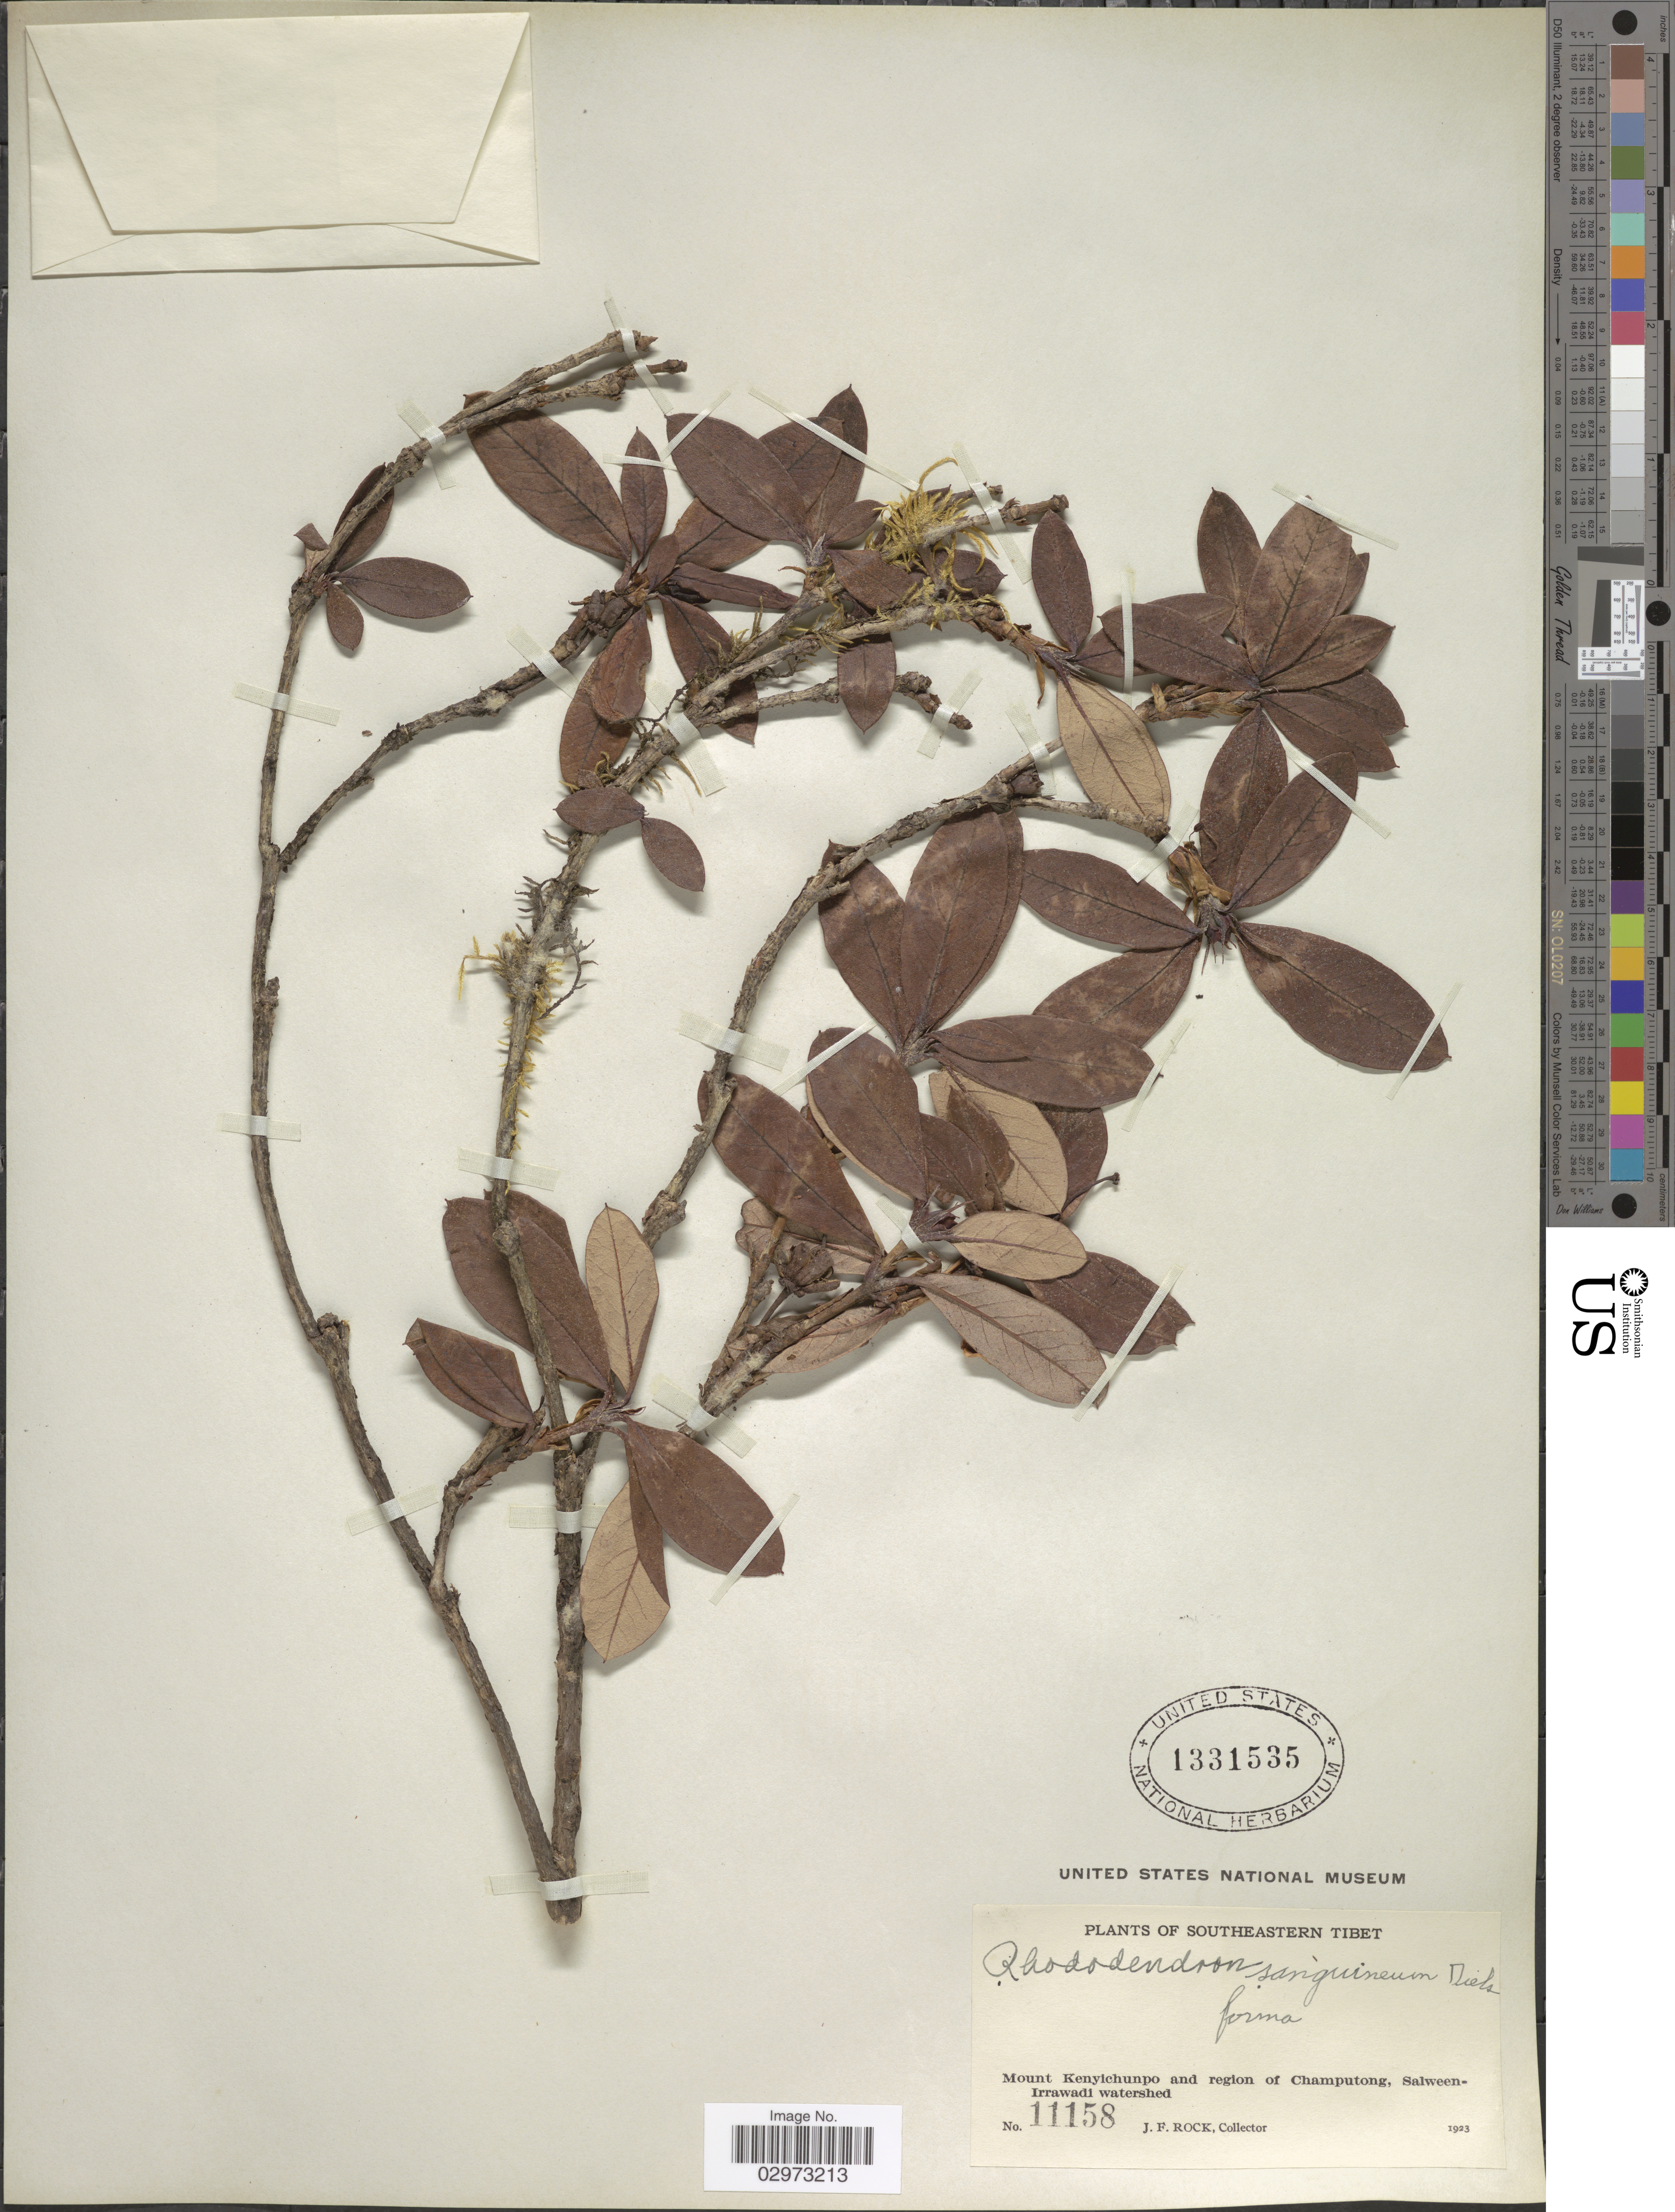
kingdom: Plantae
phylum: Tracheophyta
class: Magnoliopsida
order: Ericales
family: Ericaceae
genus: Rhododendron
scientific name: Rhododendron sanguineum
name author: Franch.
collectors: J. Rock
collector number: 11158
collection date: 1923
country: China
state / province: Xizang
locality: Southeastern Tibet. Mount Kenyichunpo and region of Champutong, Salween-Irrawadi watershed.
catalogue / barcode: US 1331535